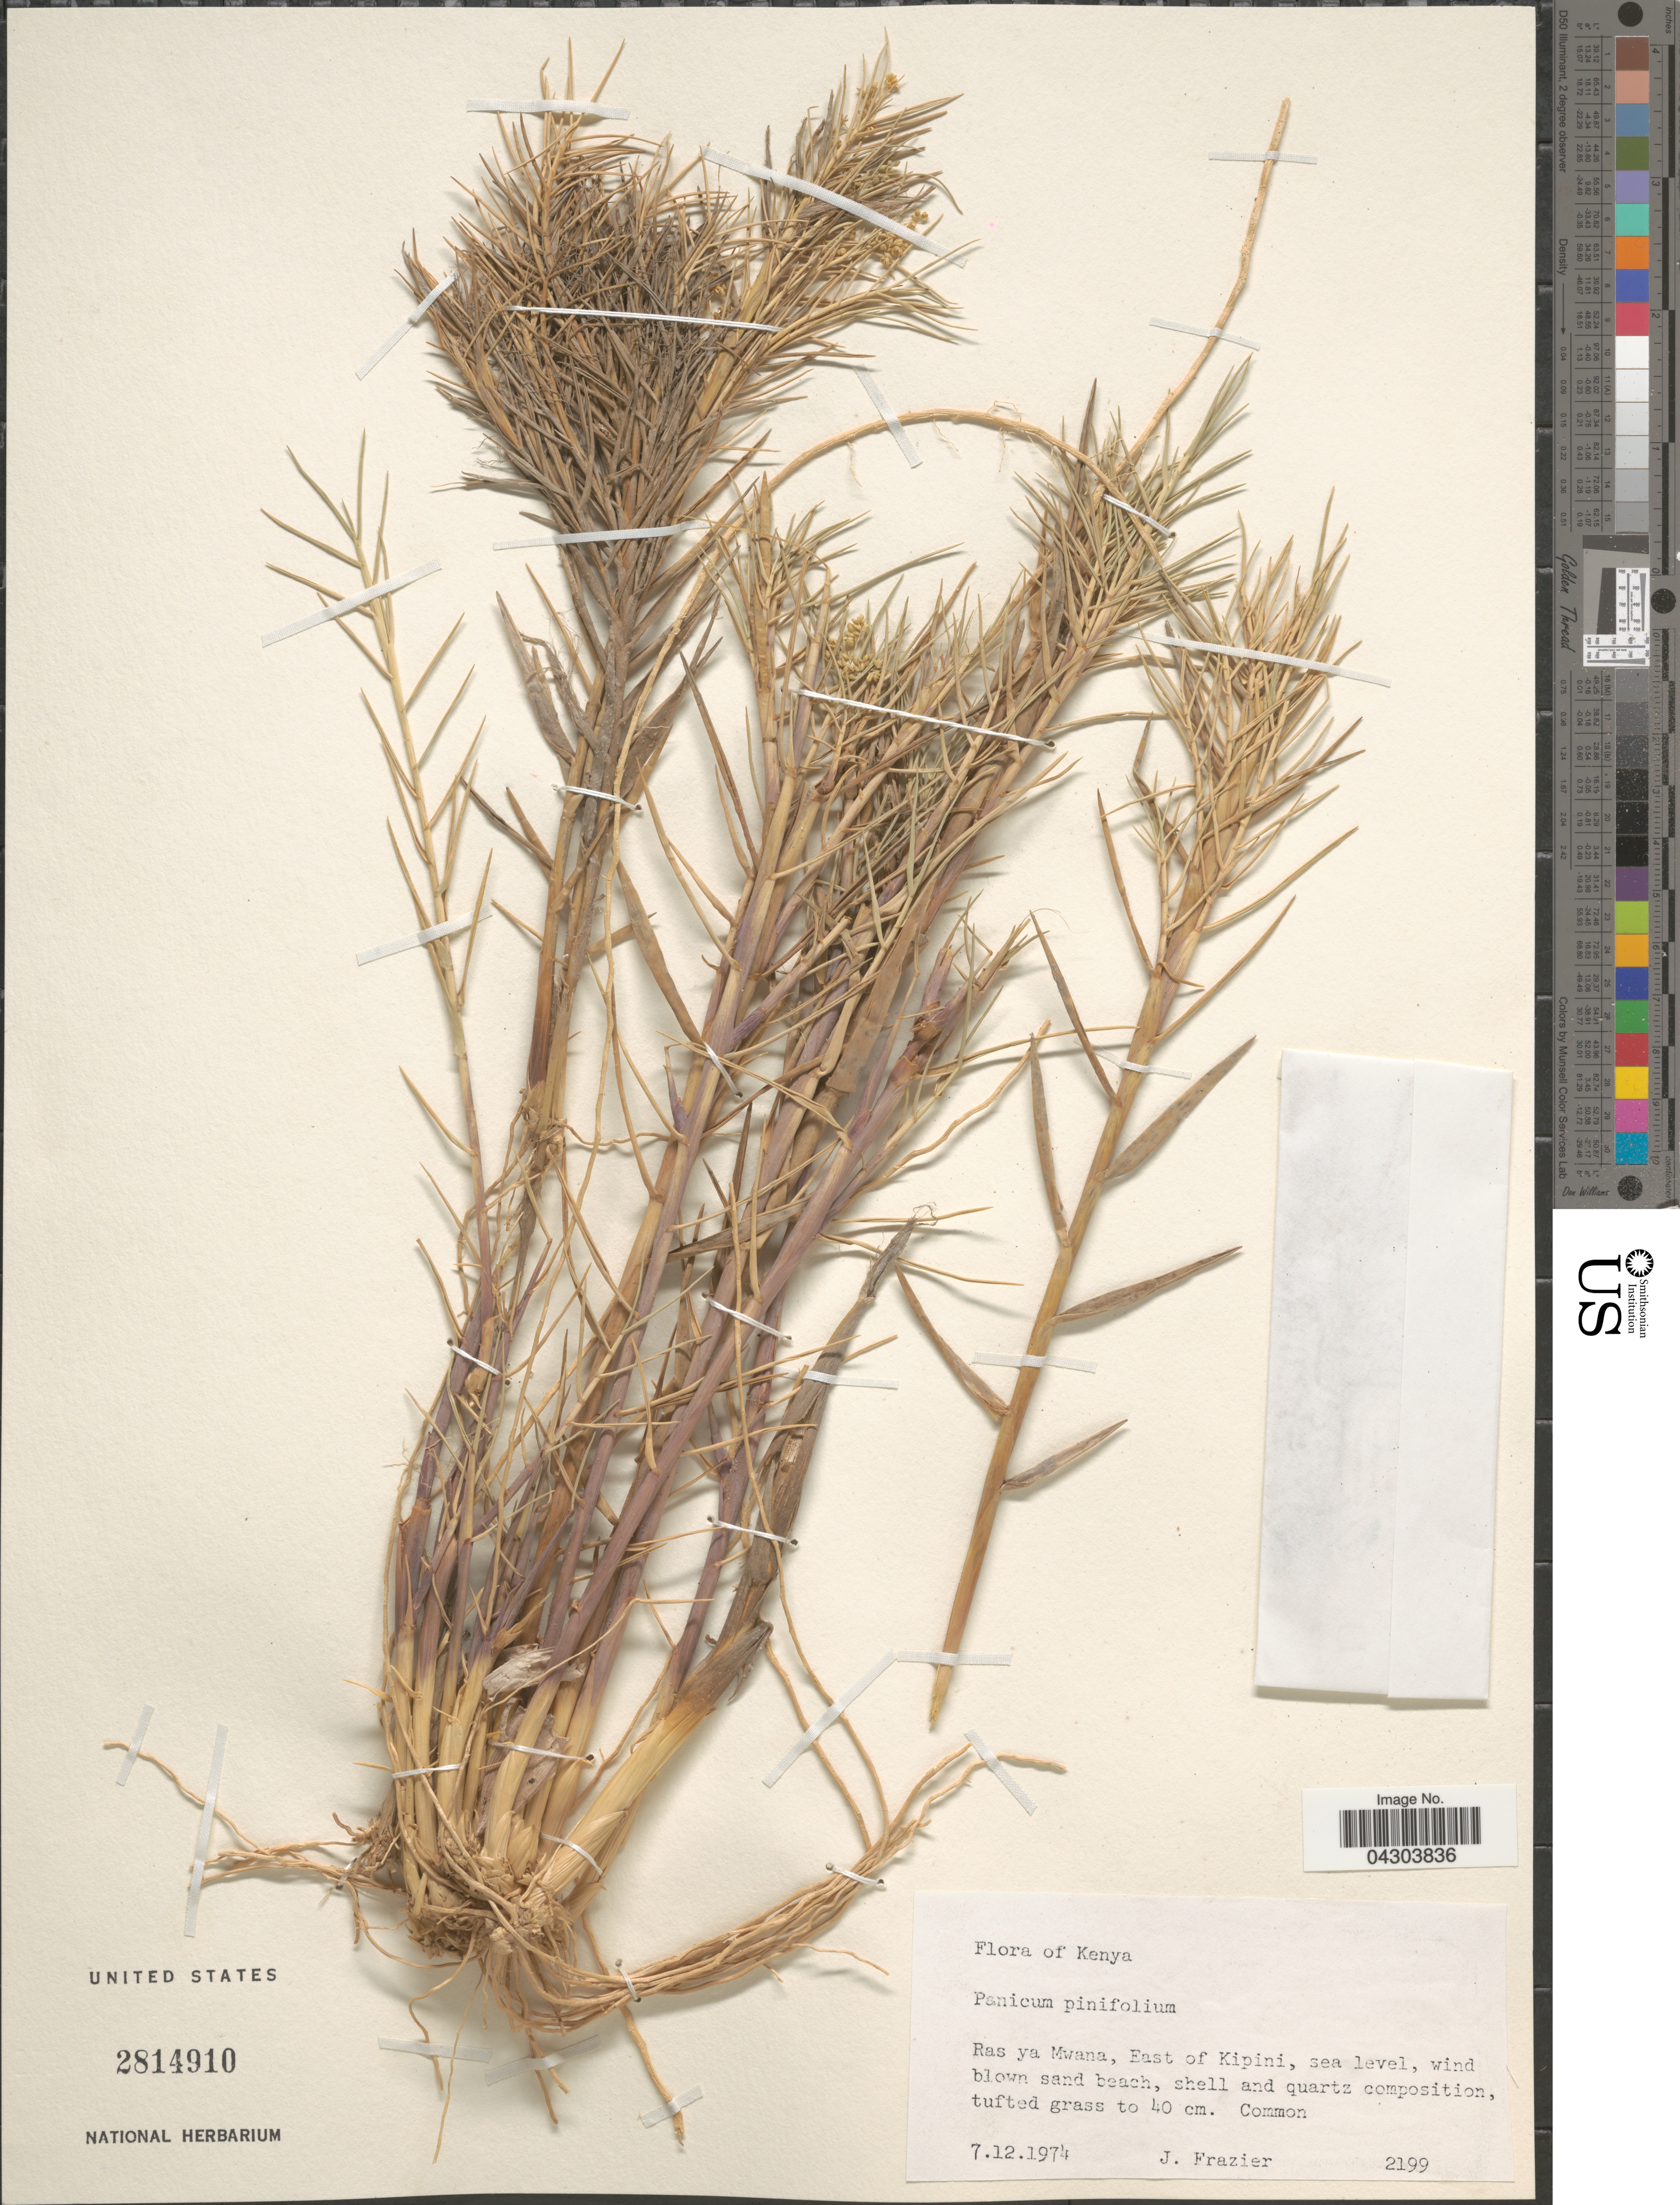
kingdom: Plantae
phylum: Tracheophyta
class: Liliopsida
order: Poales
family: Poaceae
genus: Panicum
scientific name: Panicum pinifolium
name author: Chiov.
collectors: J. Frazier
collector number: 2199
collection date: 1974-12-07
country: Kenya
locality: Ras ya Mwana, East of Kipini.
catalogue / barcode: US 2814910